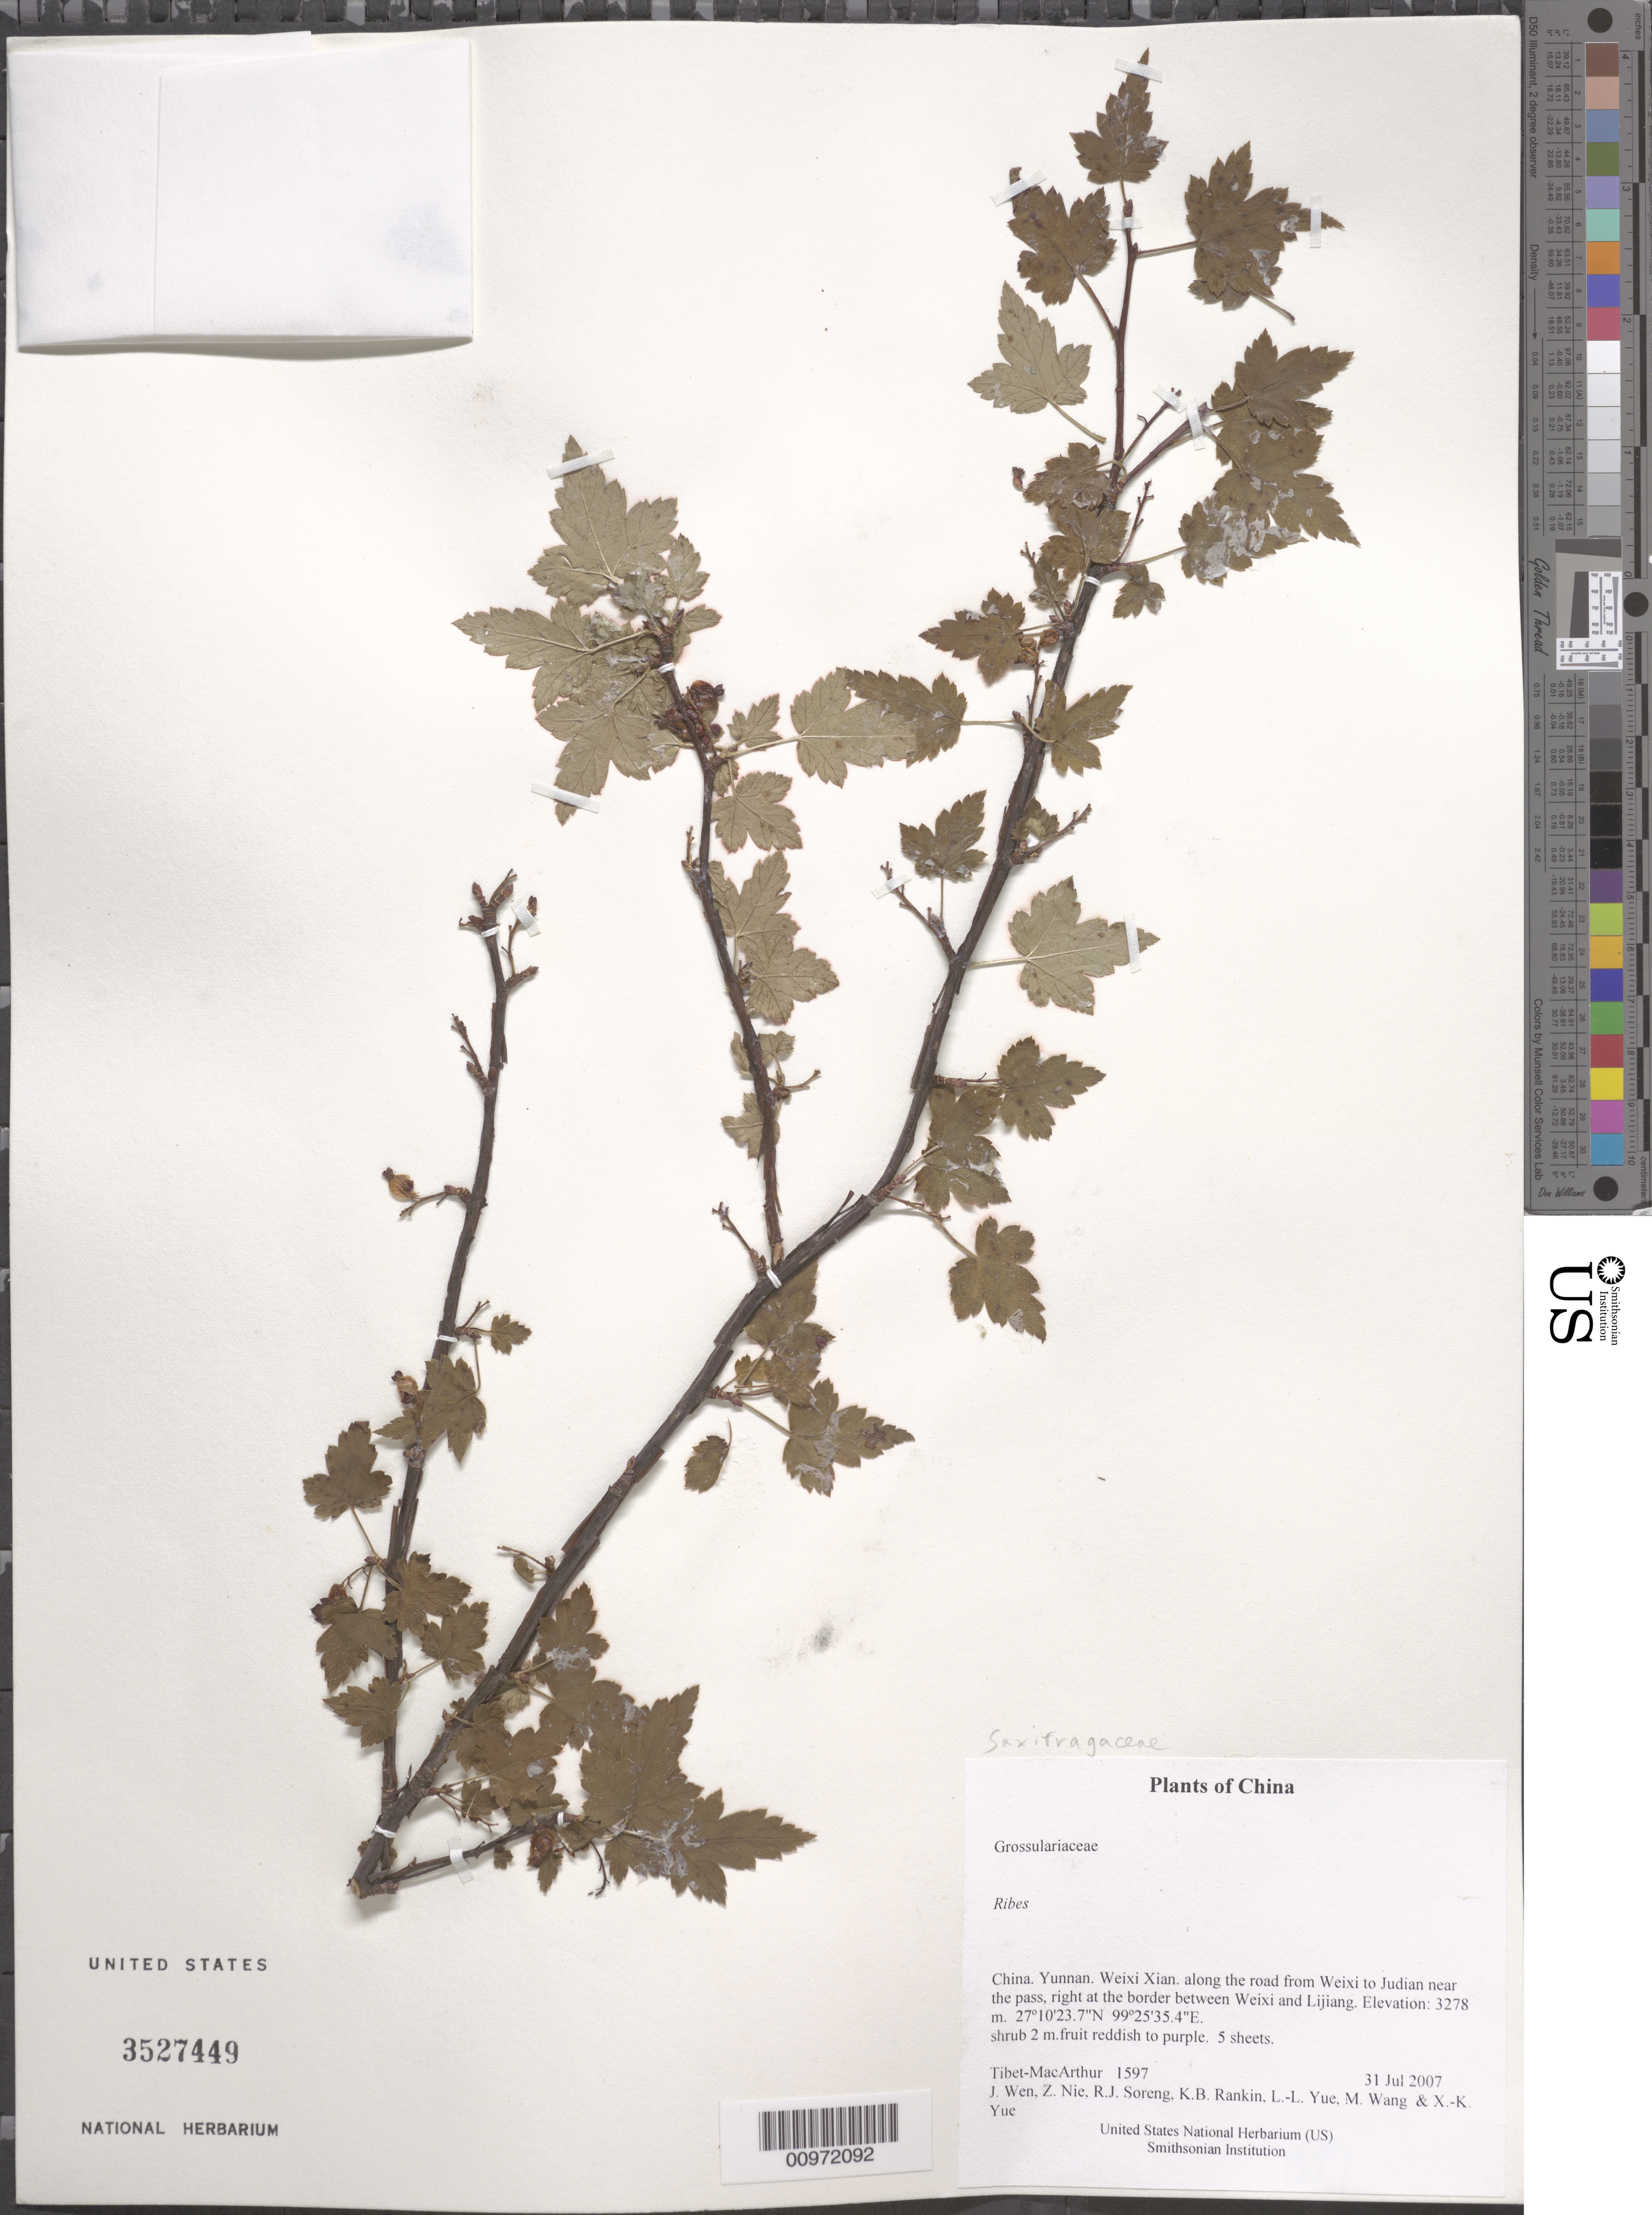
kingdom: Plantae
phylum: Tracheophyta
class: Magnoliopsida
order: Saxifragales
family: Grossulariaceae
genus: Ribes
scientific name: Ribes sp.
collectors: Tibet-MacArthur, J. Wen, Z. Nie, R. J. Soreng, K. Rankin, L. Yue, M. Wang & X. Yue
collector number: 1597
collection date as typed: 31 Jul 2007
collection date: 2007-07-31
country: China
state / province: Yunnan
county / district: Weixi Xian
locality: along the road from Weixi to Judian near the pass, right at the border between Weixi and Lijiang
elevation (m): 3278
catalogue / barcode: US 3527449